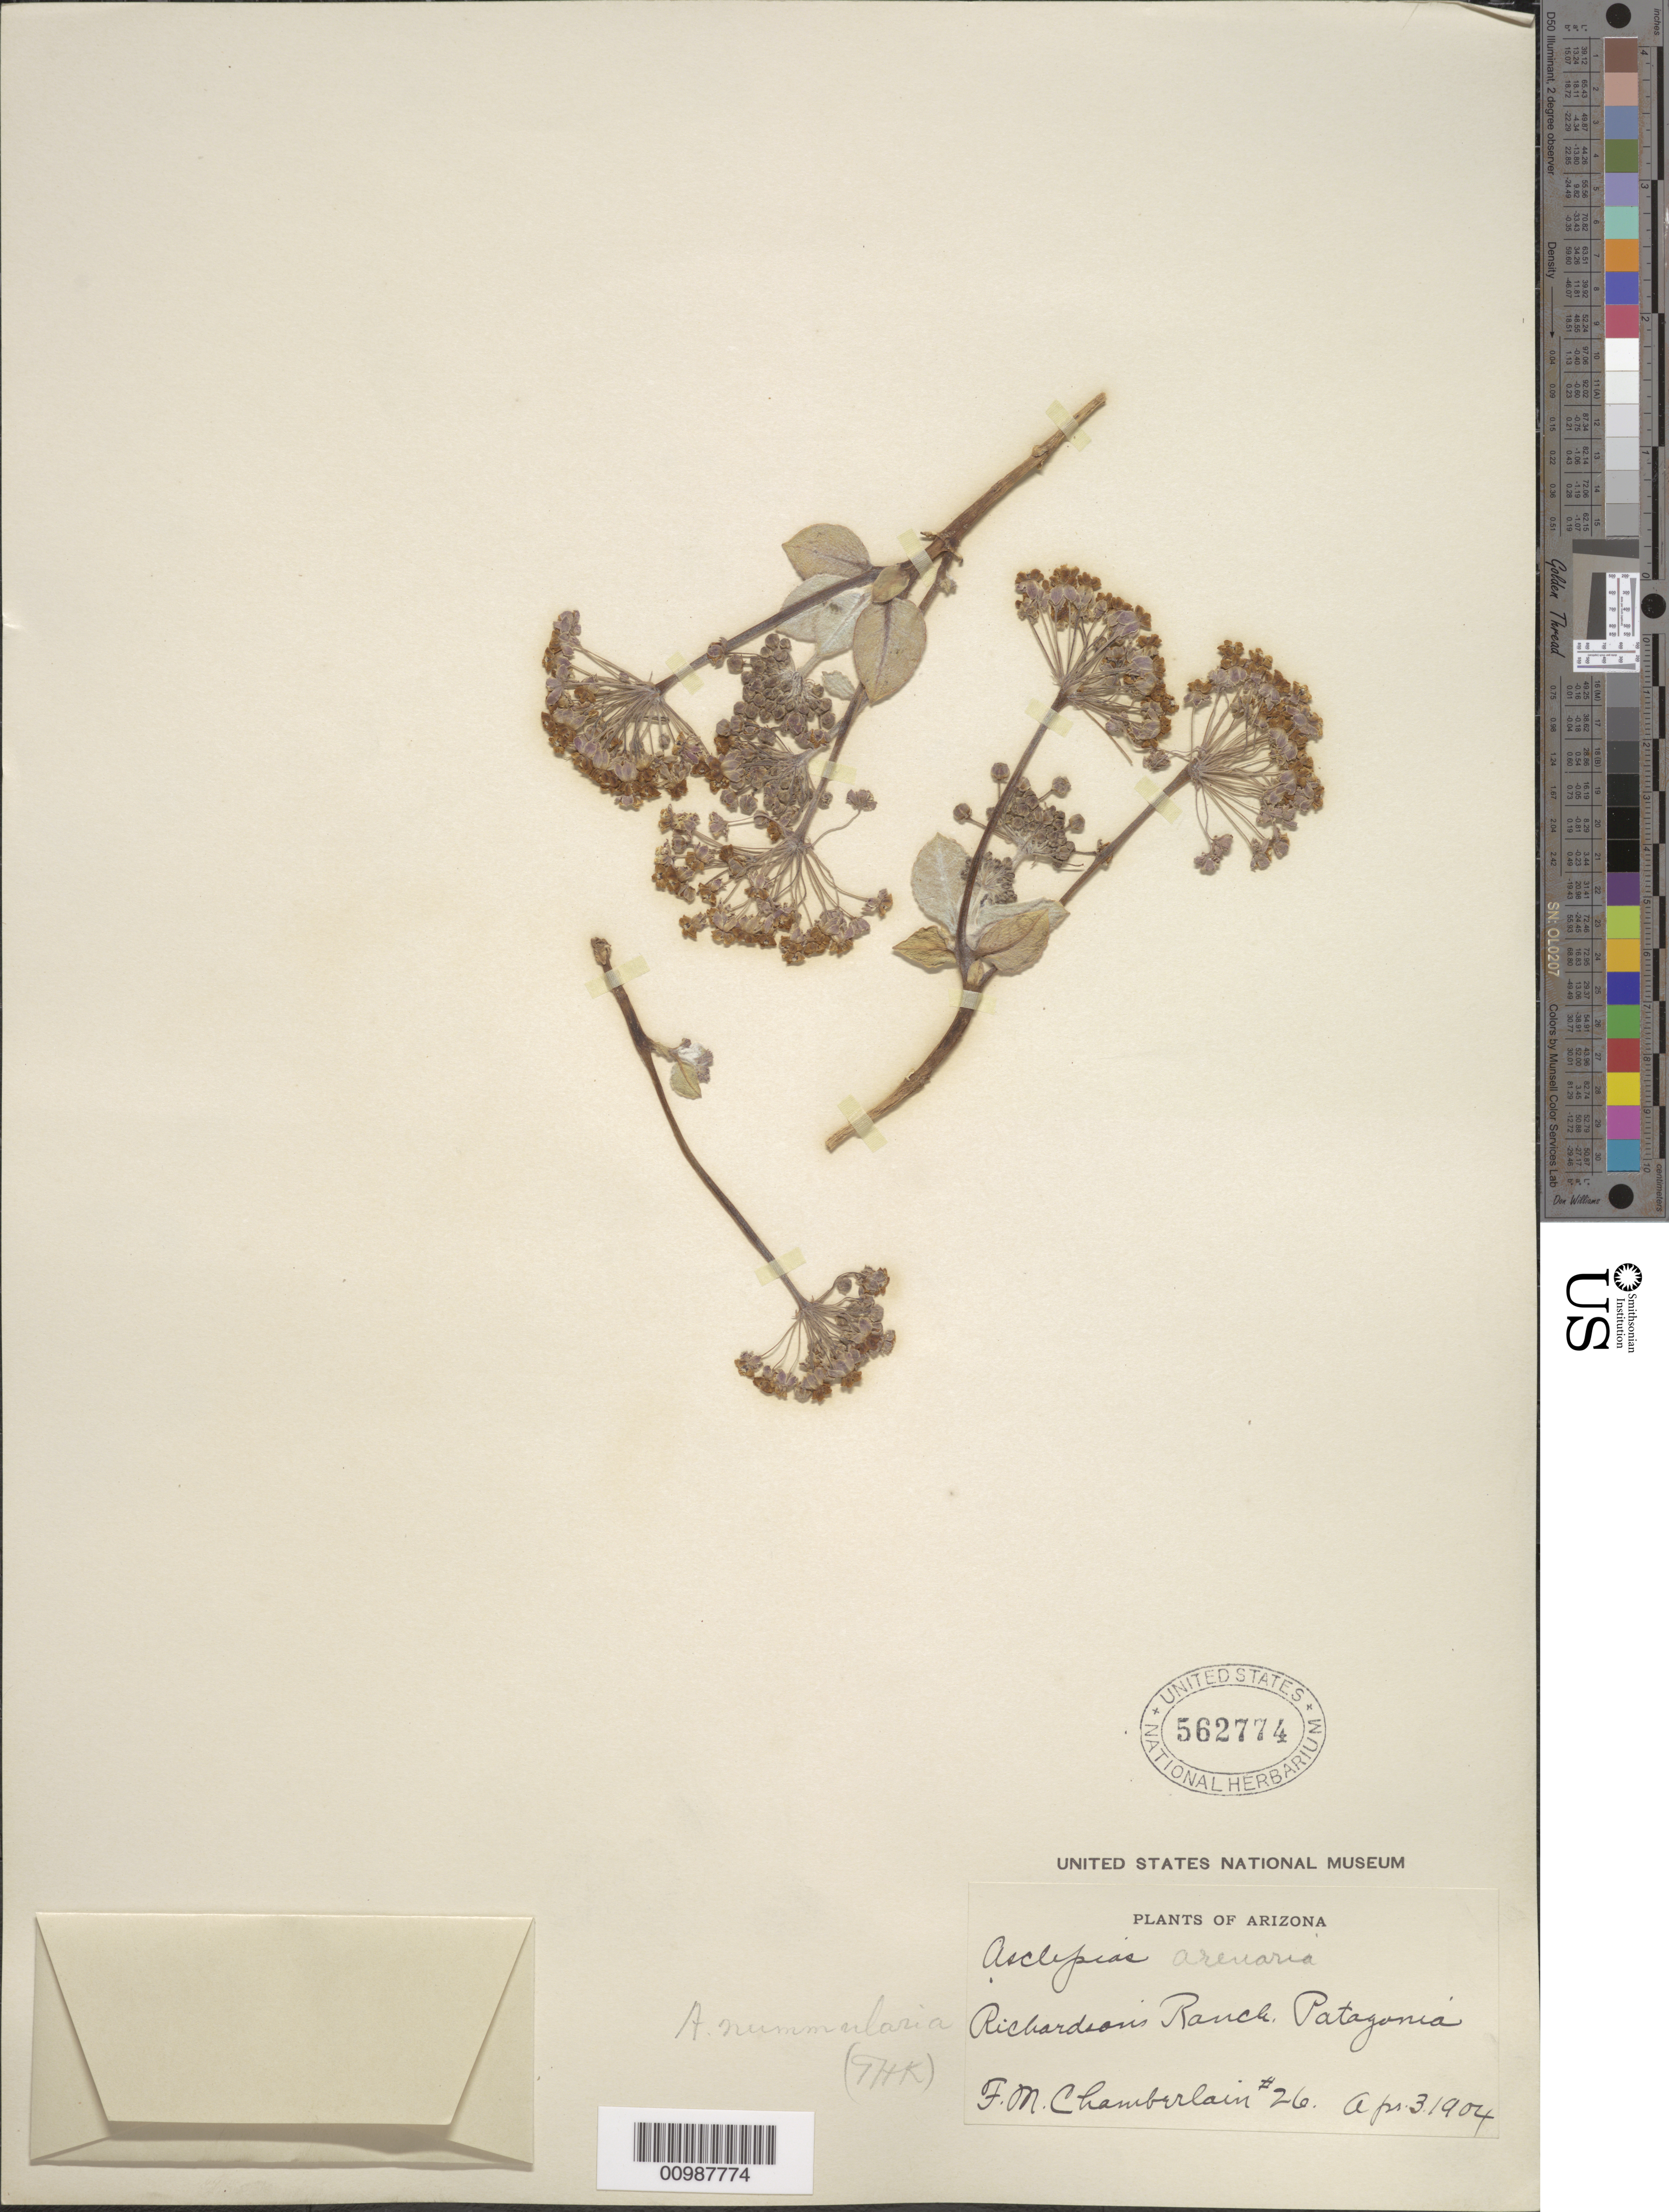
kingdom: Plantae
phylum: Tracheophyta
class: Magnoliopsida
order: Gentianales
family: Apocynaceae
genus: Asclepias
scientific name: Asclepias nummularia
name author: Torr.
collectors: F. Chamberlain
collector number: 26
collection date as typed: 03 Apr 1904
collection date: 1904-04-03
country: United States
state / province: Arizona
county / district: Santa Cruz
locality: Richardson Ranch, Patagonia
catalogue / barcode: US 562774